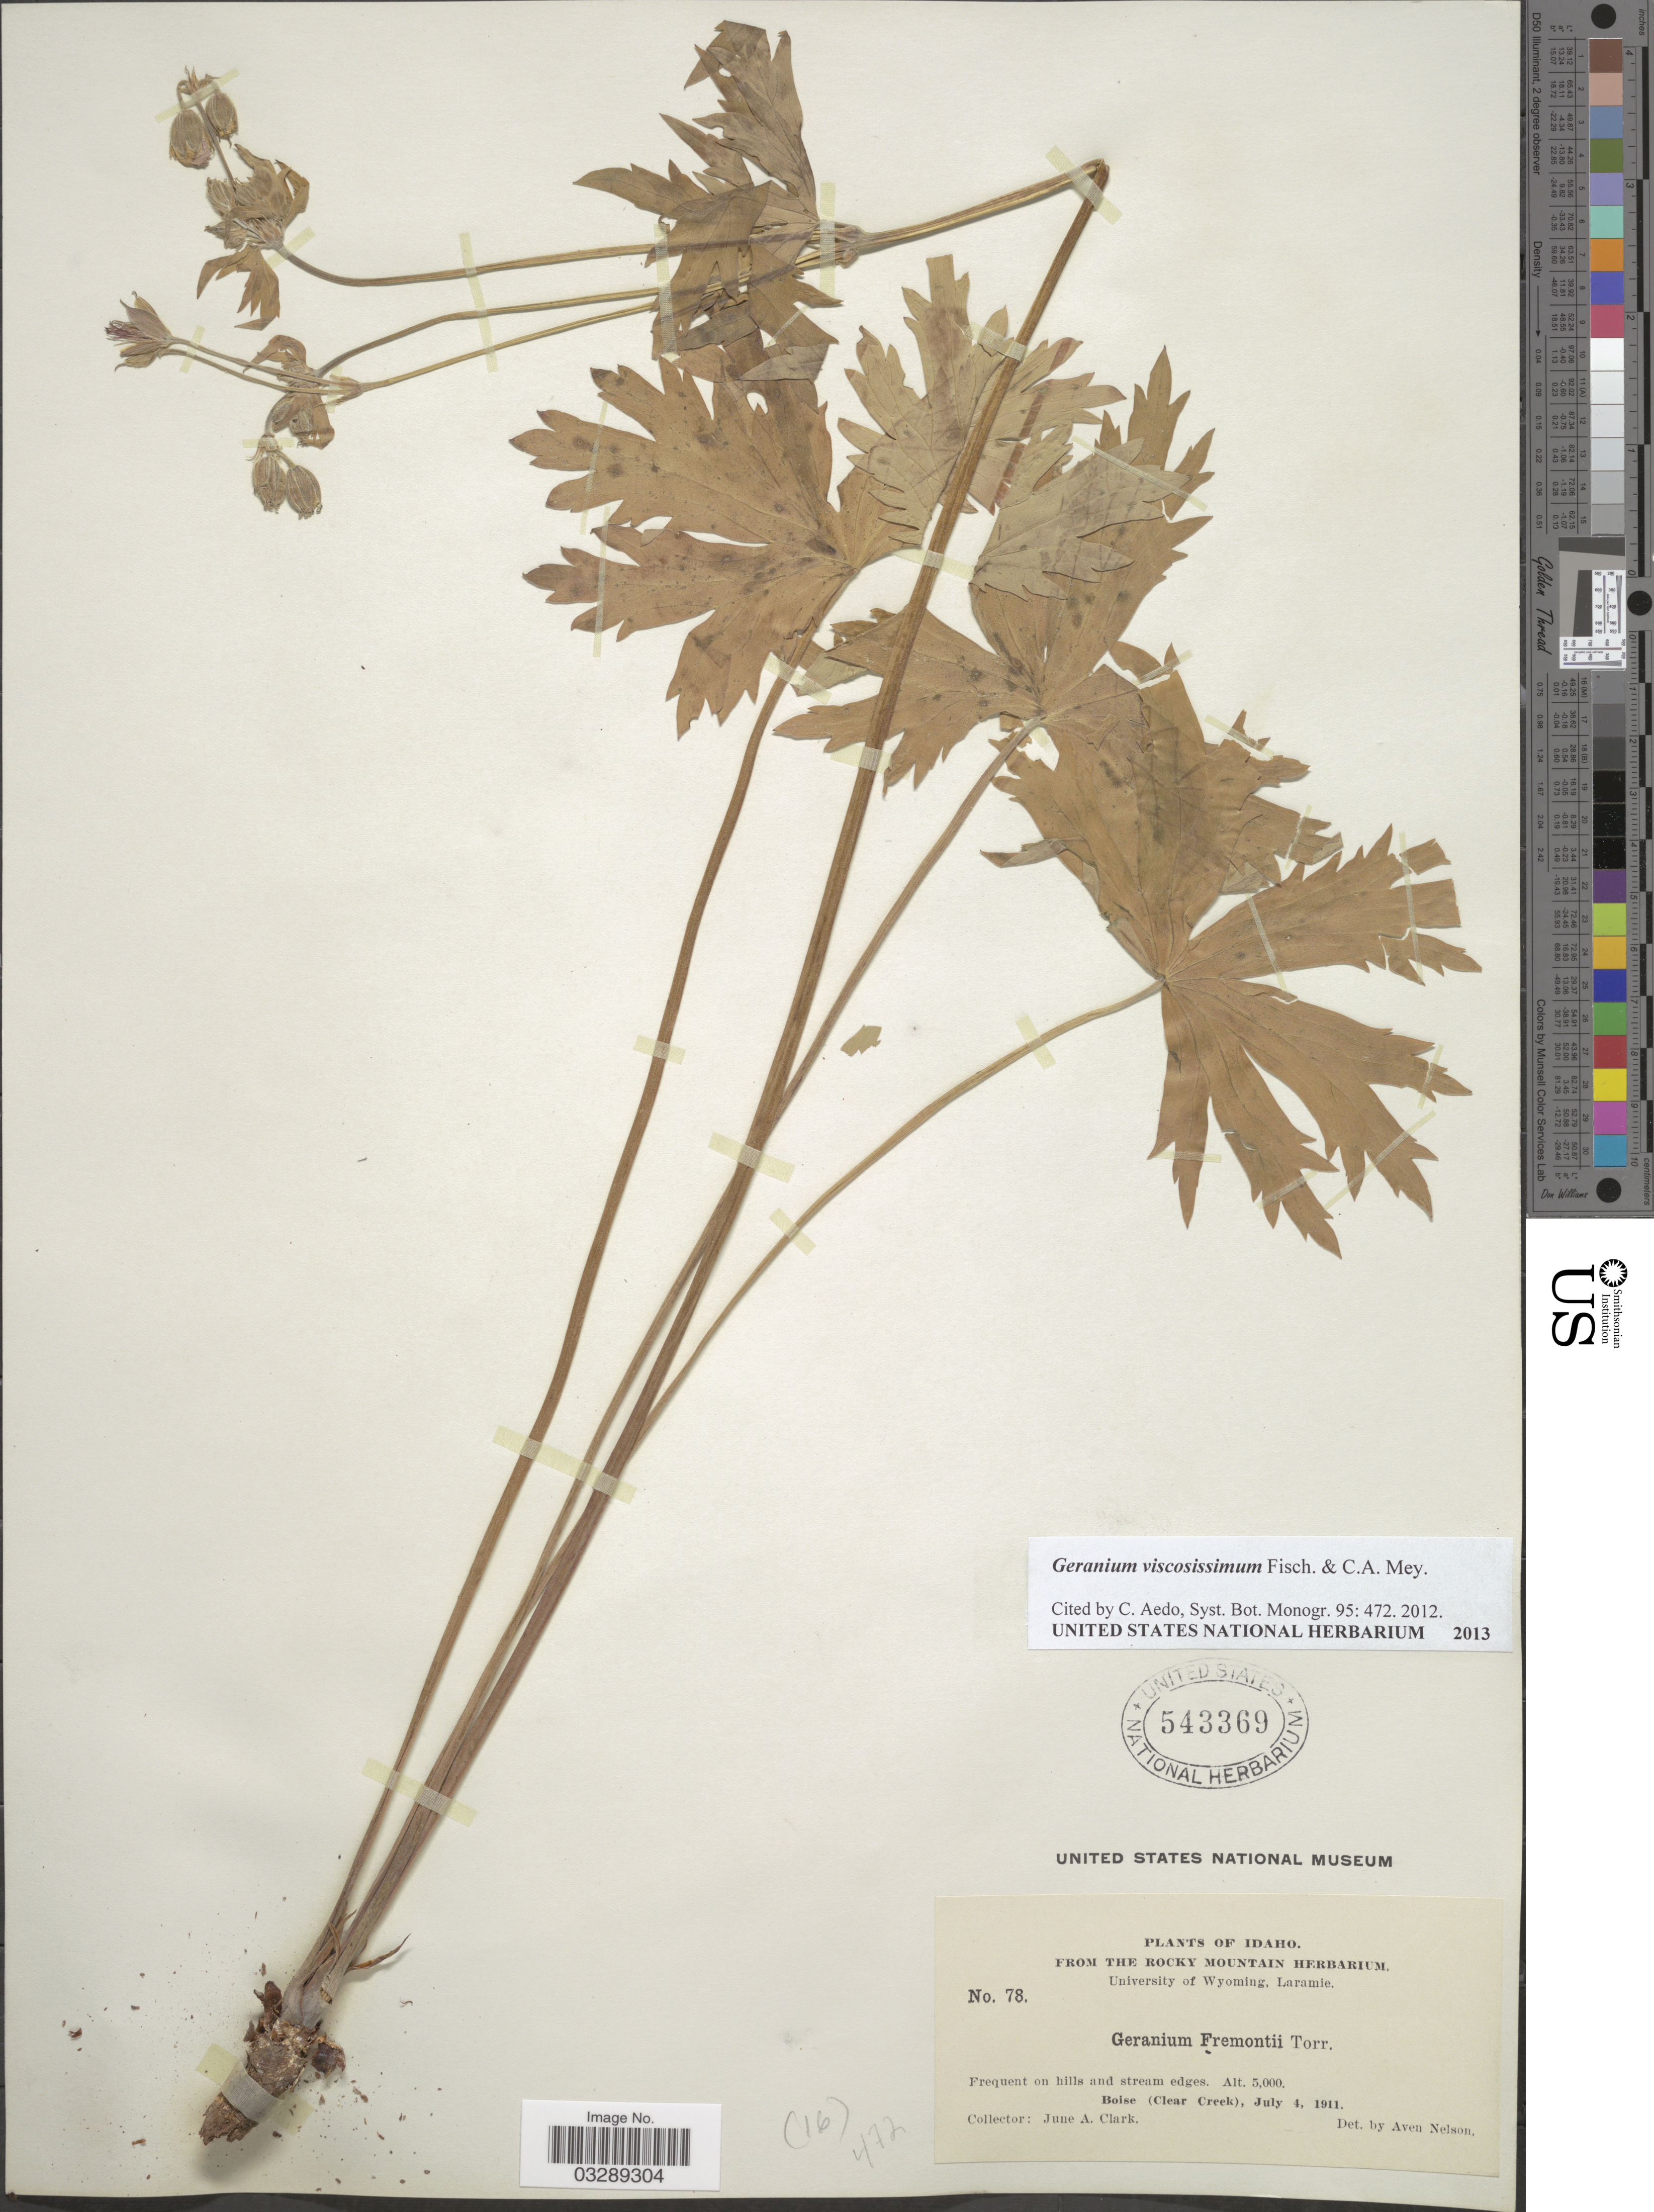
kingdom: Plantae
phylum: Tracheophyta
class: Magnoliopsida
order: Geraniales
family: Geraniaceae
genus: Geranium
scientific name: Geranium viscosissimum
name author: Fisch. & C.A. Mey.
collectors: J. A. Clark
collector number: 78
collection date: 1911-07-04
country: United States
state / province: Idaho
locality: Boise (Clear Creek).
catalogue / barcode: US 543369